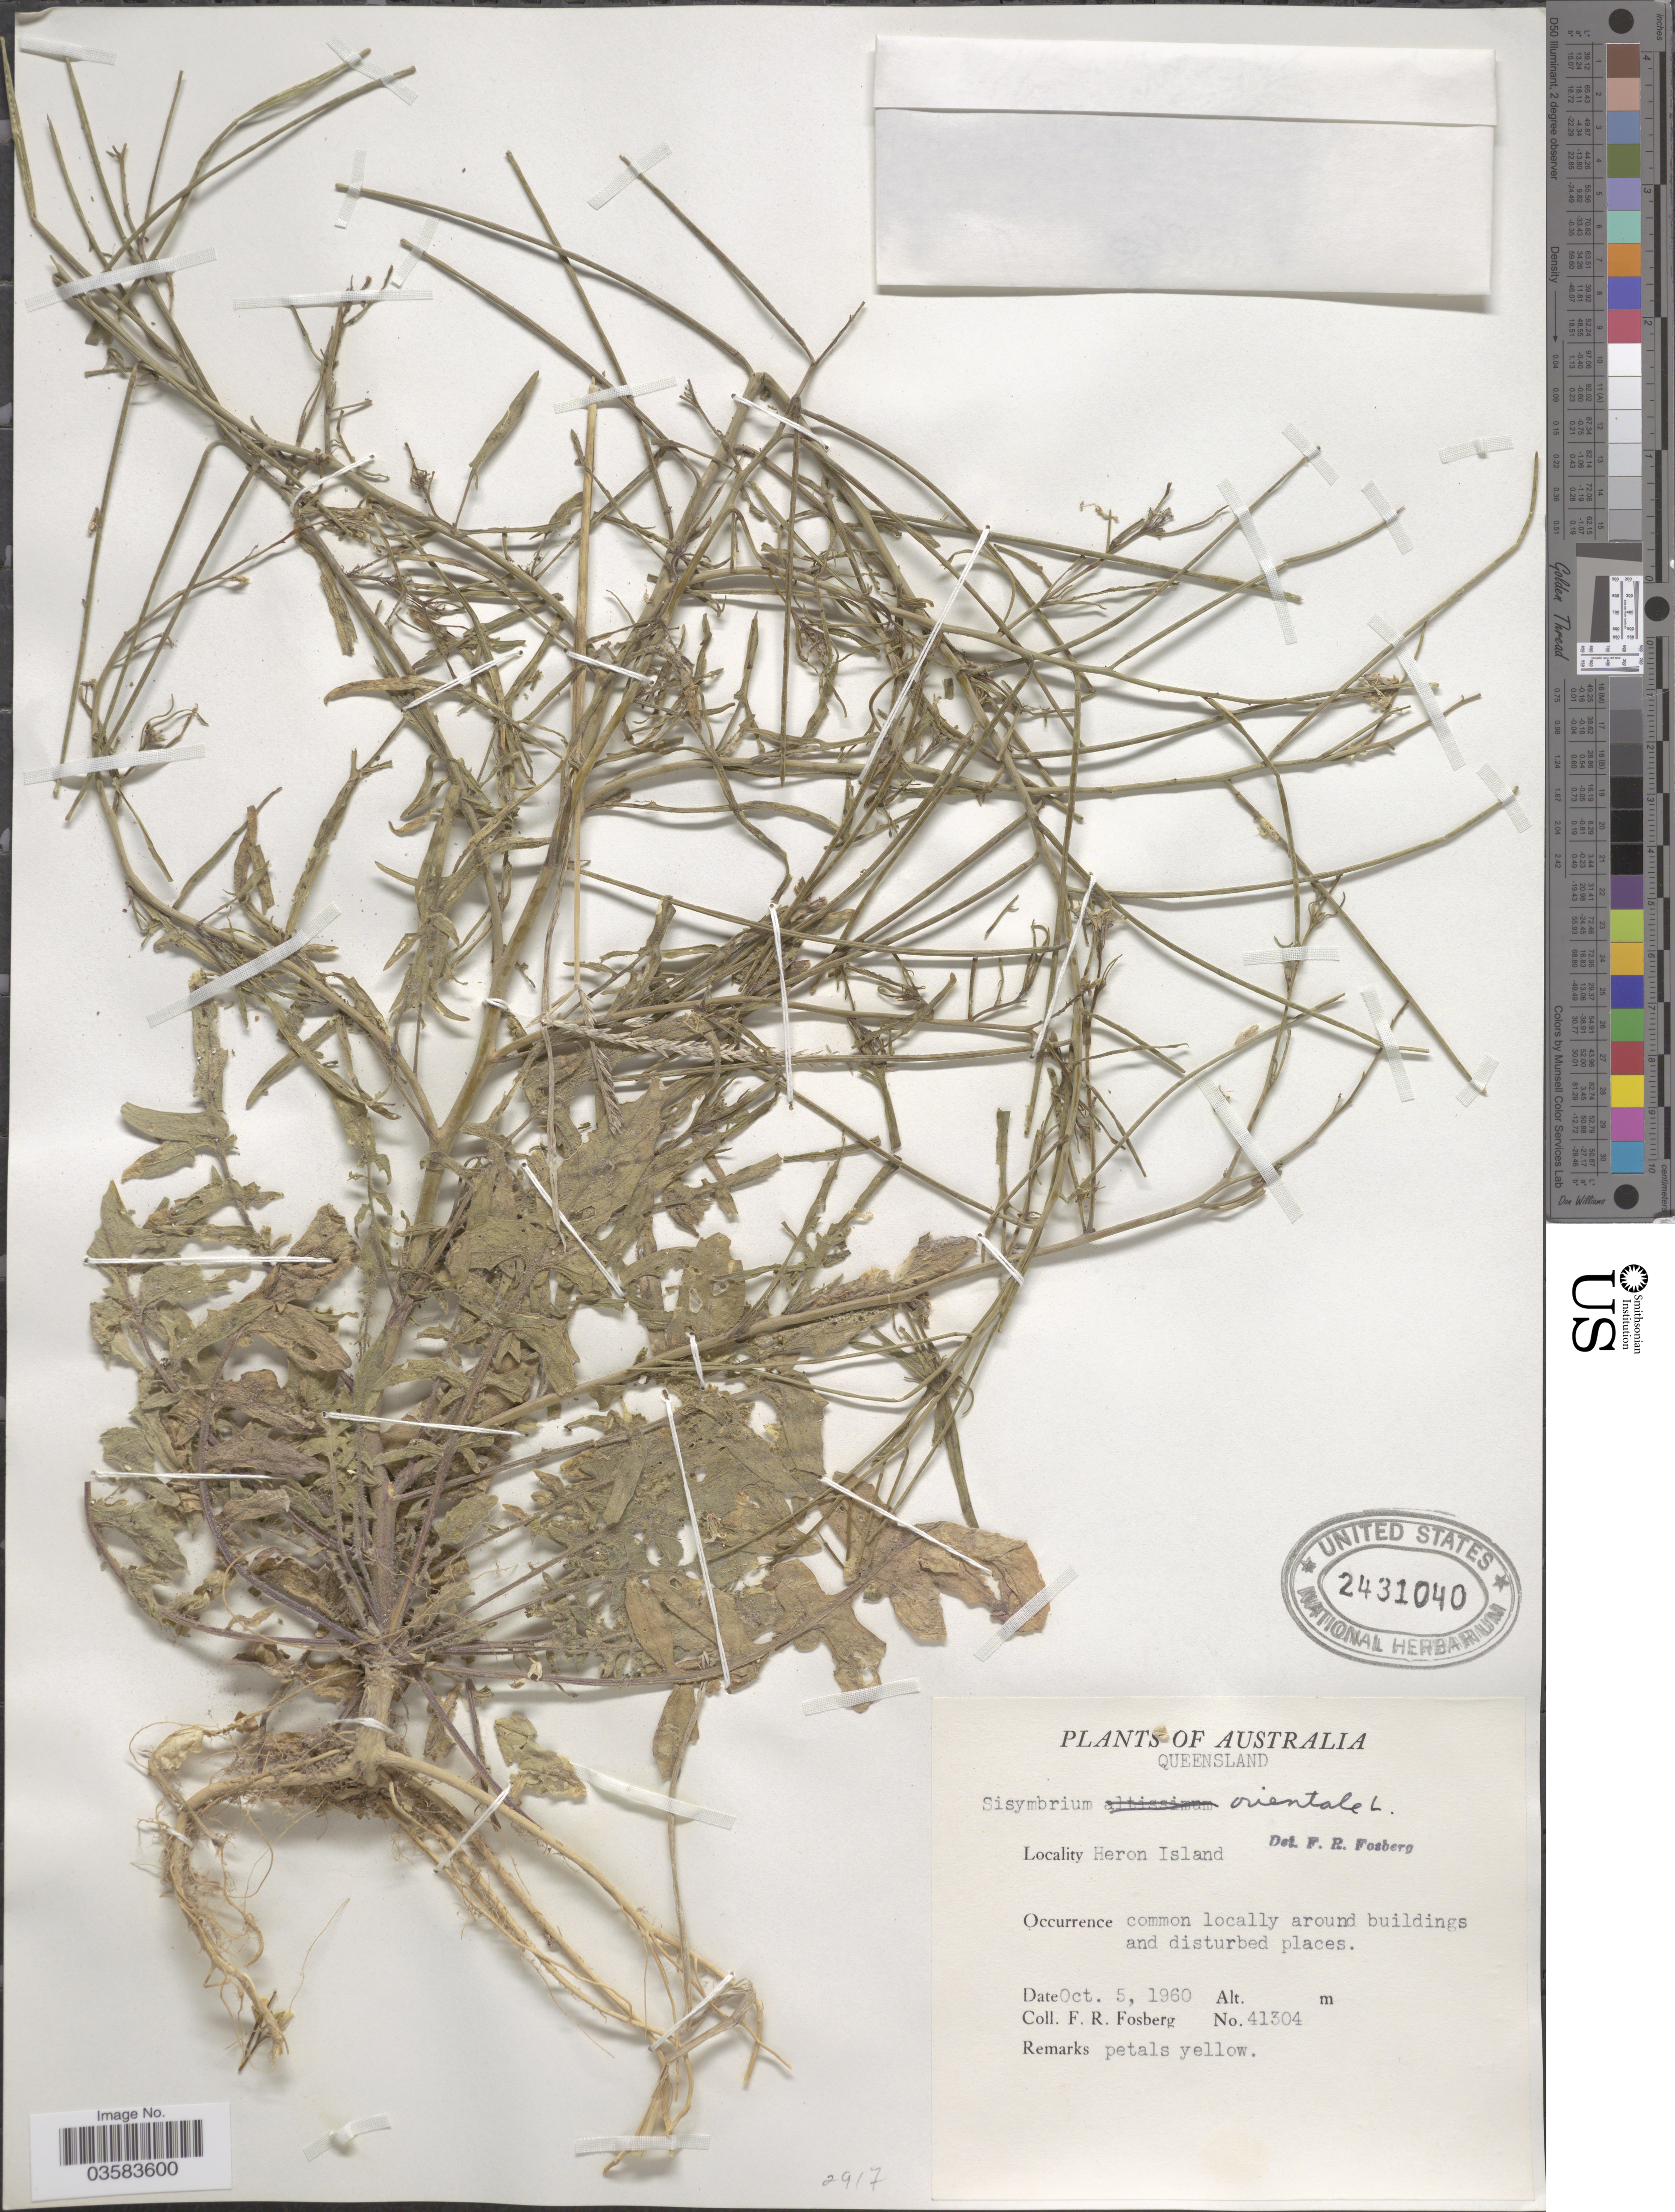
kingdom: Plantae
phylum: Tracheophyta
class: Magnoliopsida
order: Brassicales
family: Brassicaceae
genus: Sisymbrium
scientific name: Sisymbrium orientale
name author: L.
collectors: F. R. Fosberg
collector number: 41304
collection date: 1960-10-05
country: Australia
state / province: Queensland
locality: Heron Island.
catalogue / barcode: US 2431040